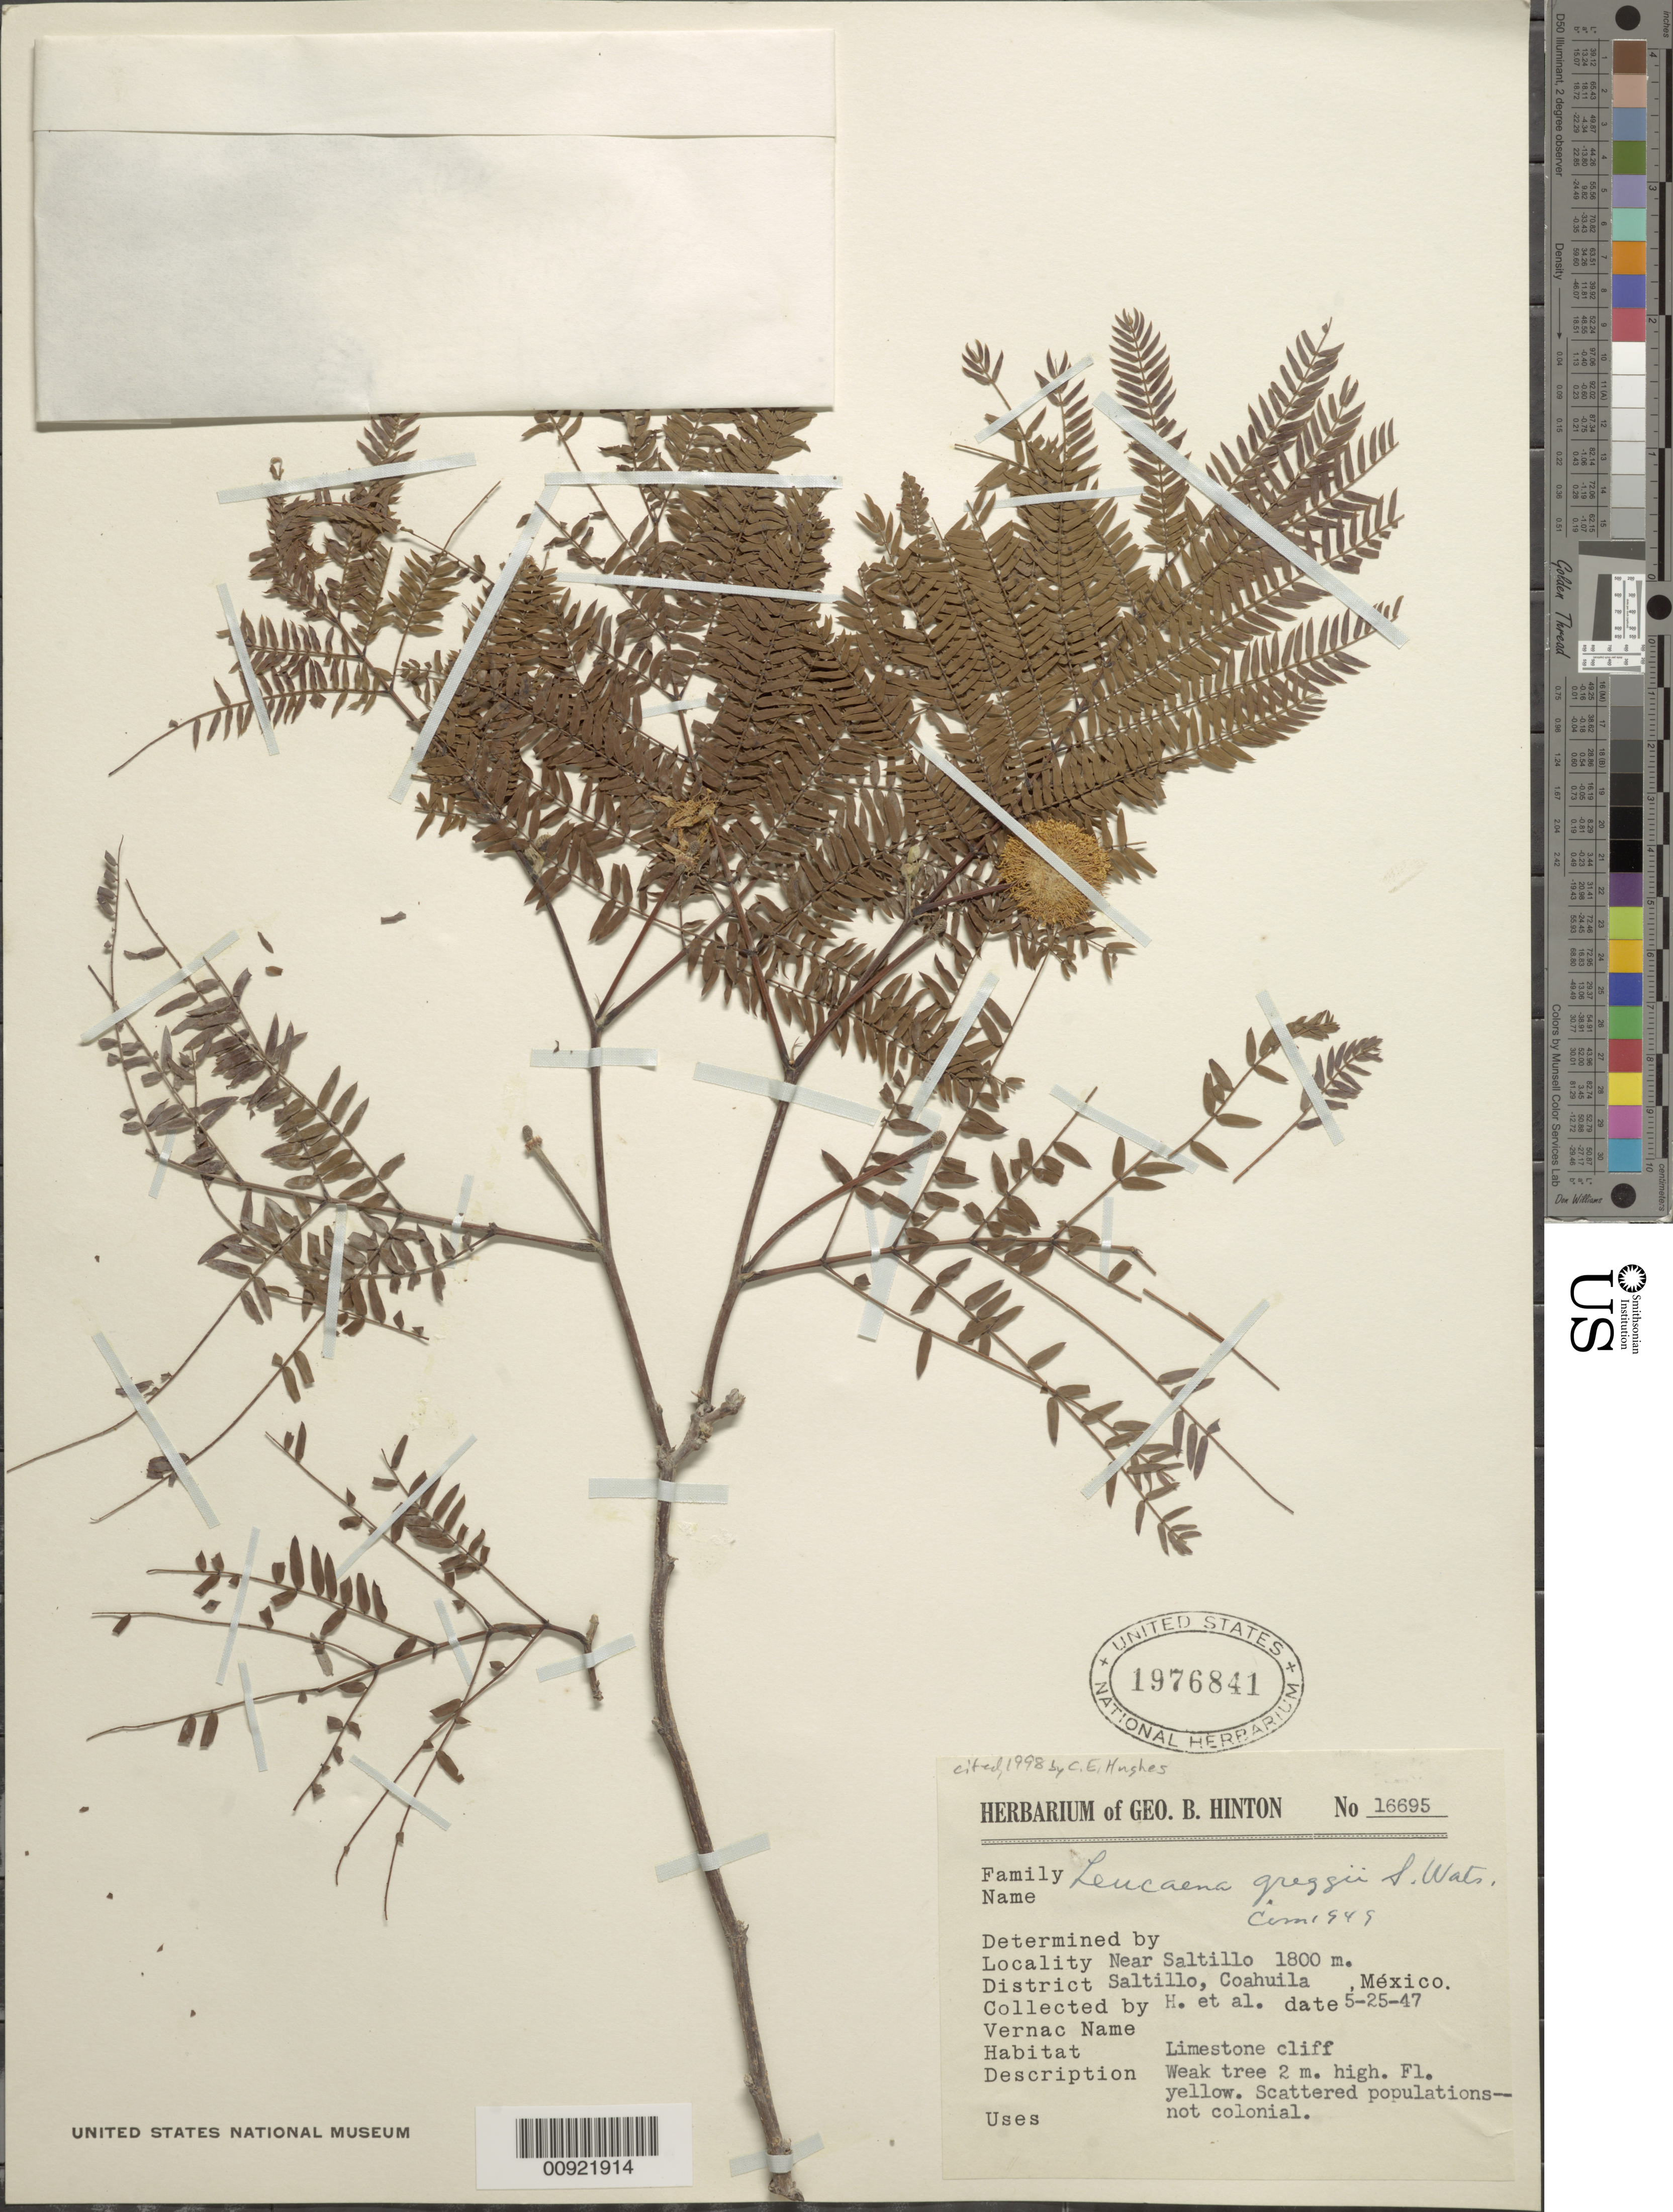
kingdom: Plantae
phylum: Tracheophyta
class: Magnoliopsida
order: Fabales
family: Fabaceae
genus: Leucaena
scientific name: Leucaena greggii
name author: S. Watson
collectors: G. B. Hinton & et al.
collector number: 16695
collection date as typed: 25 May 1947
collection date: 1947-05-25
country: Mexico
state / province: Coahuila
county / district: Saltillo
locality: Near Saltillo, District Saltillo, Coahuila.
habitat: Limestone cliff.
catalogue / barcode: US 1976841